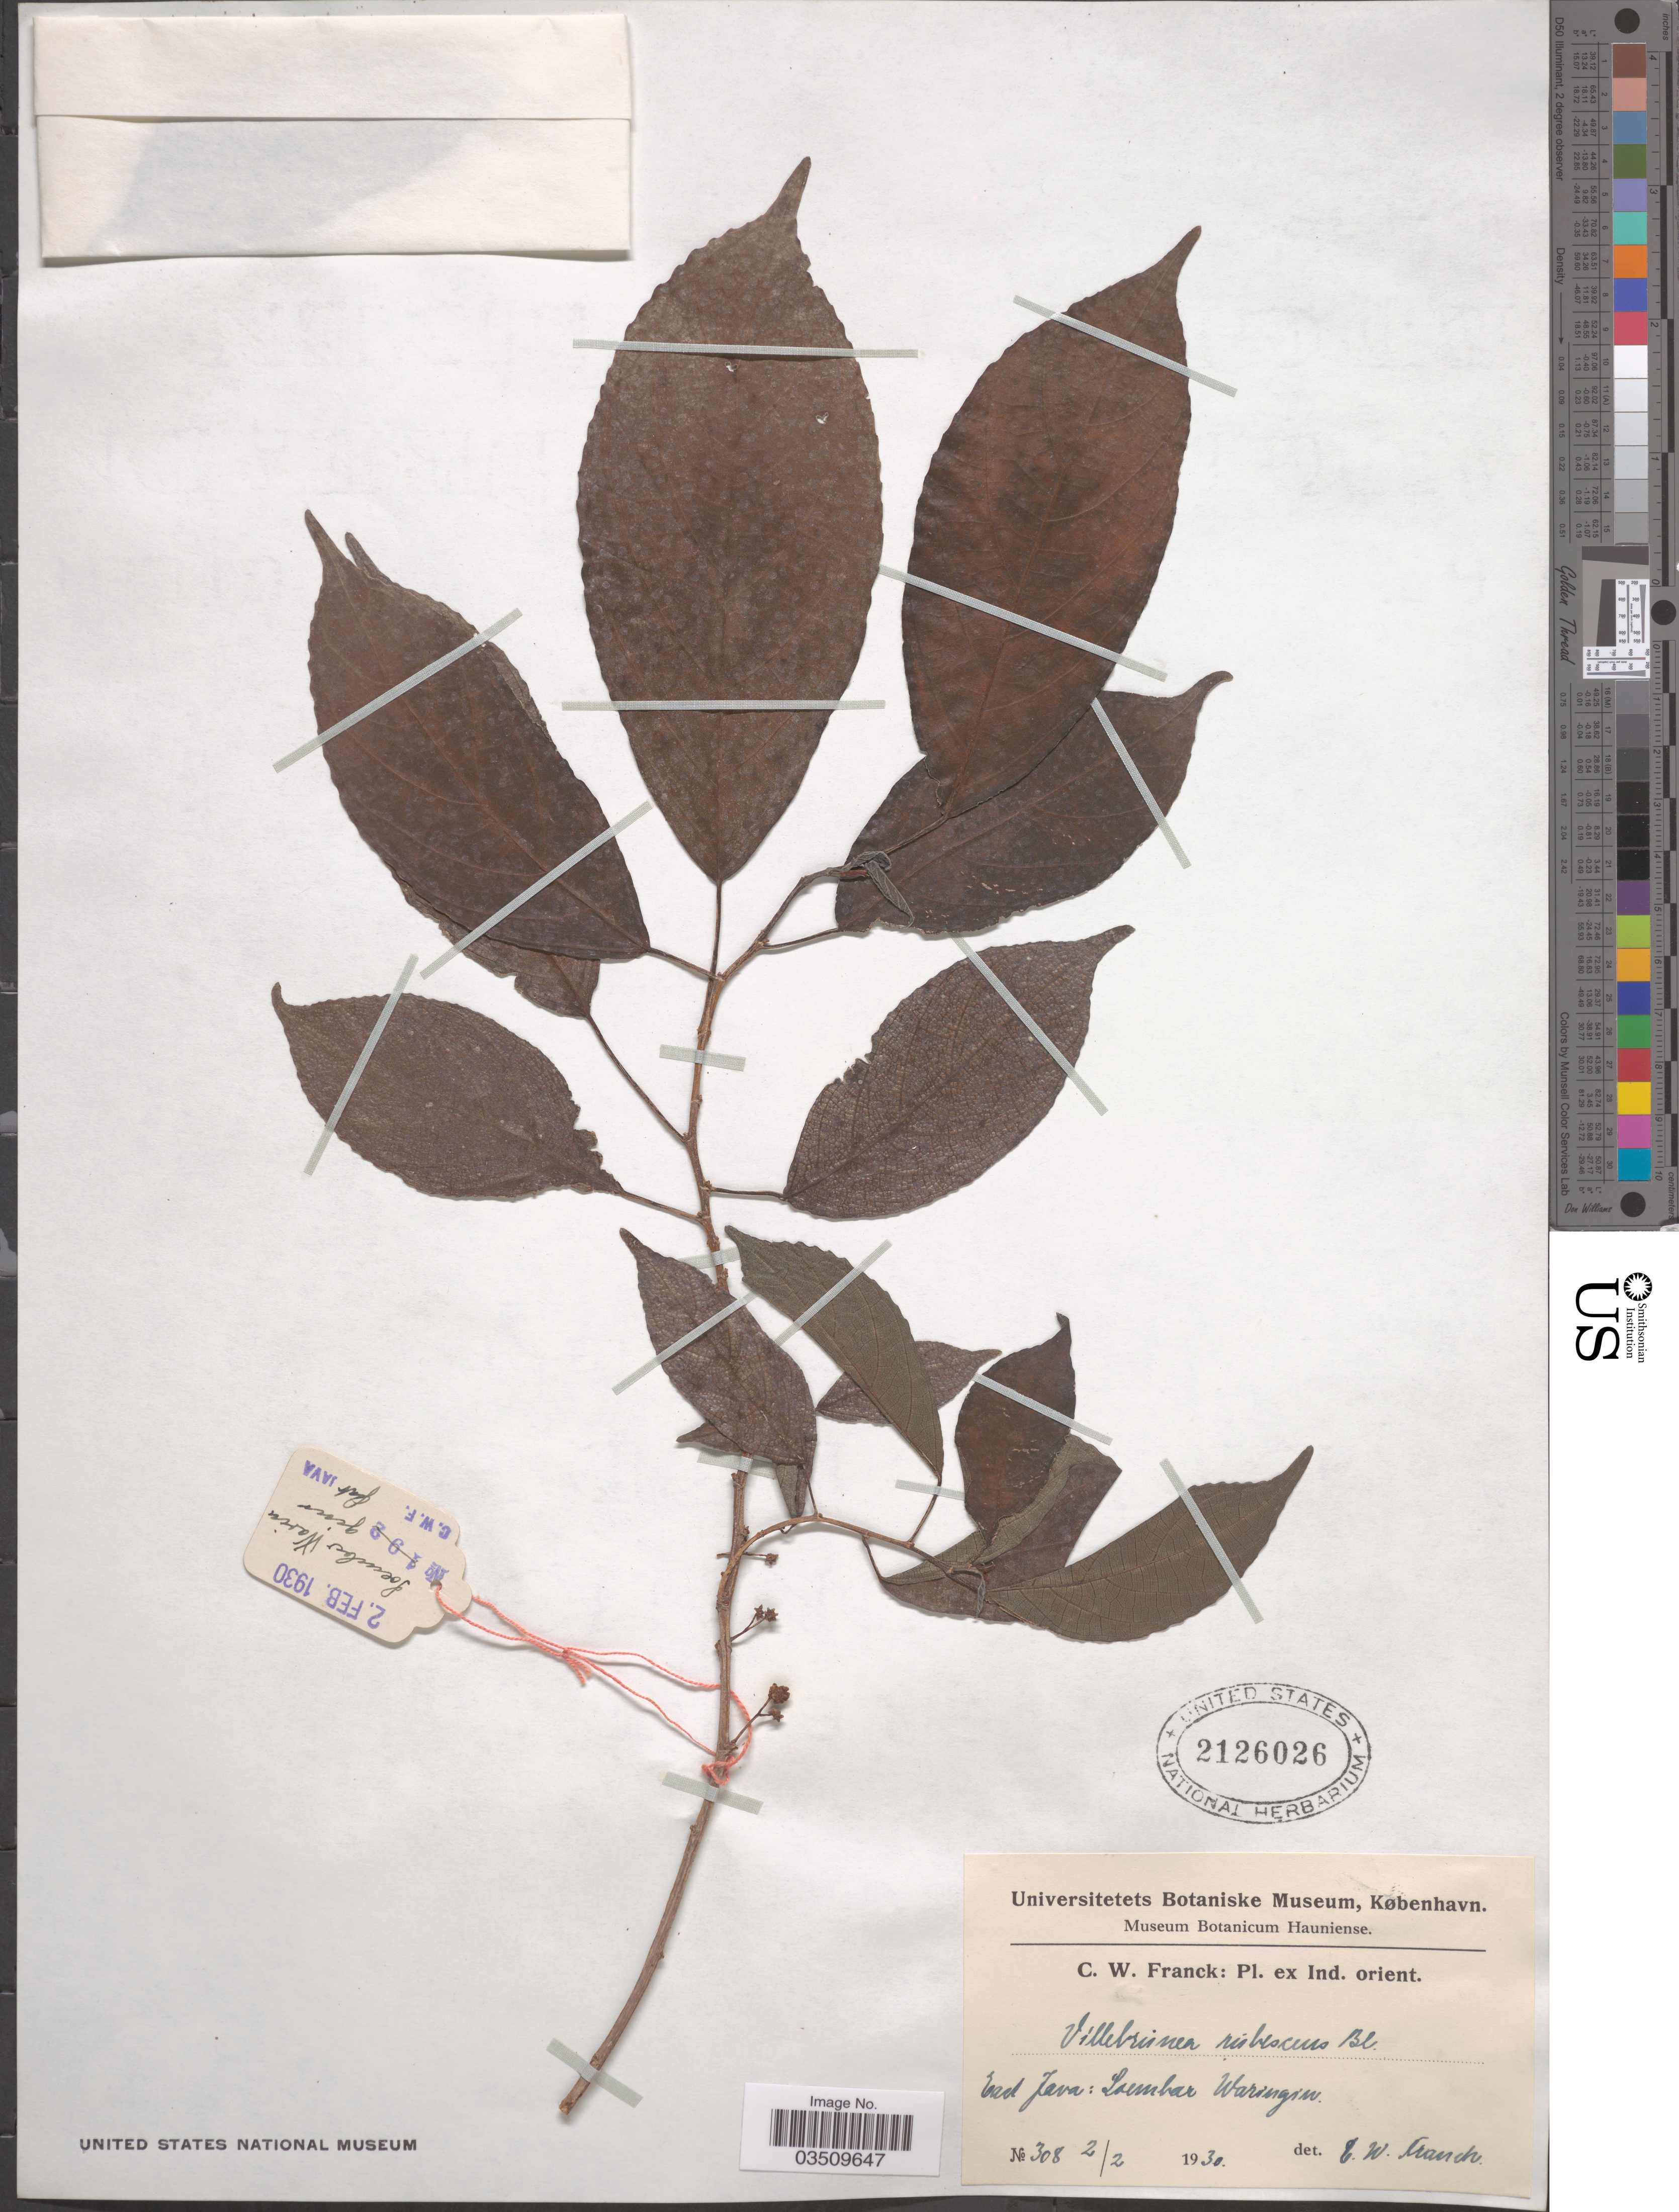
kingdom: Plantae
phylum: Tracheophyta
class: Magnoliopsida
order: Rosales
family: Urticaceae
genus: Oreocnide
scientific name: Oreocnide rubescens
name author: (Blume) Miq.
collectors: C. Franck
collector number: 308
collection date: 1930-02-02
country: Indonesia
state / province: Java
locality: Ind. orient. East Java: Loembar [interpreted] Waringin.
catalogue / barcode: US 2126026